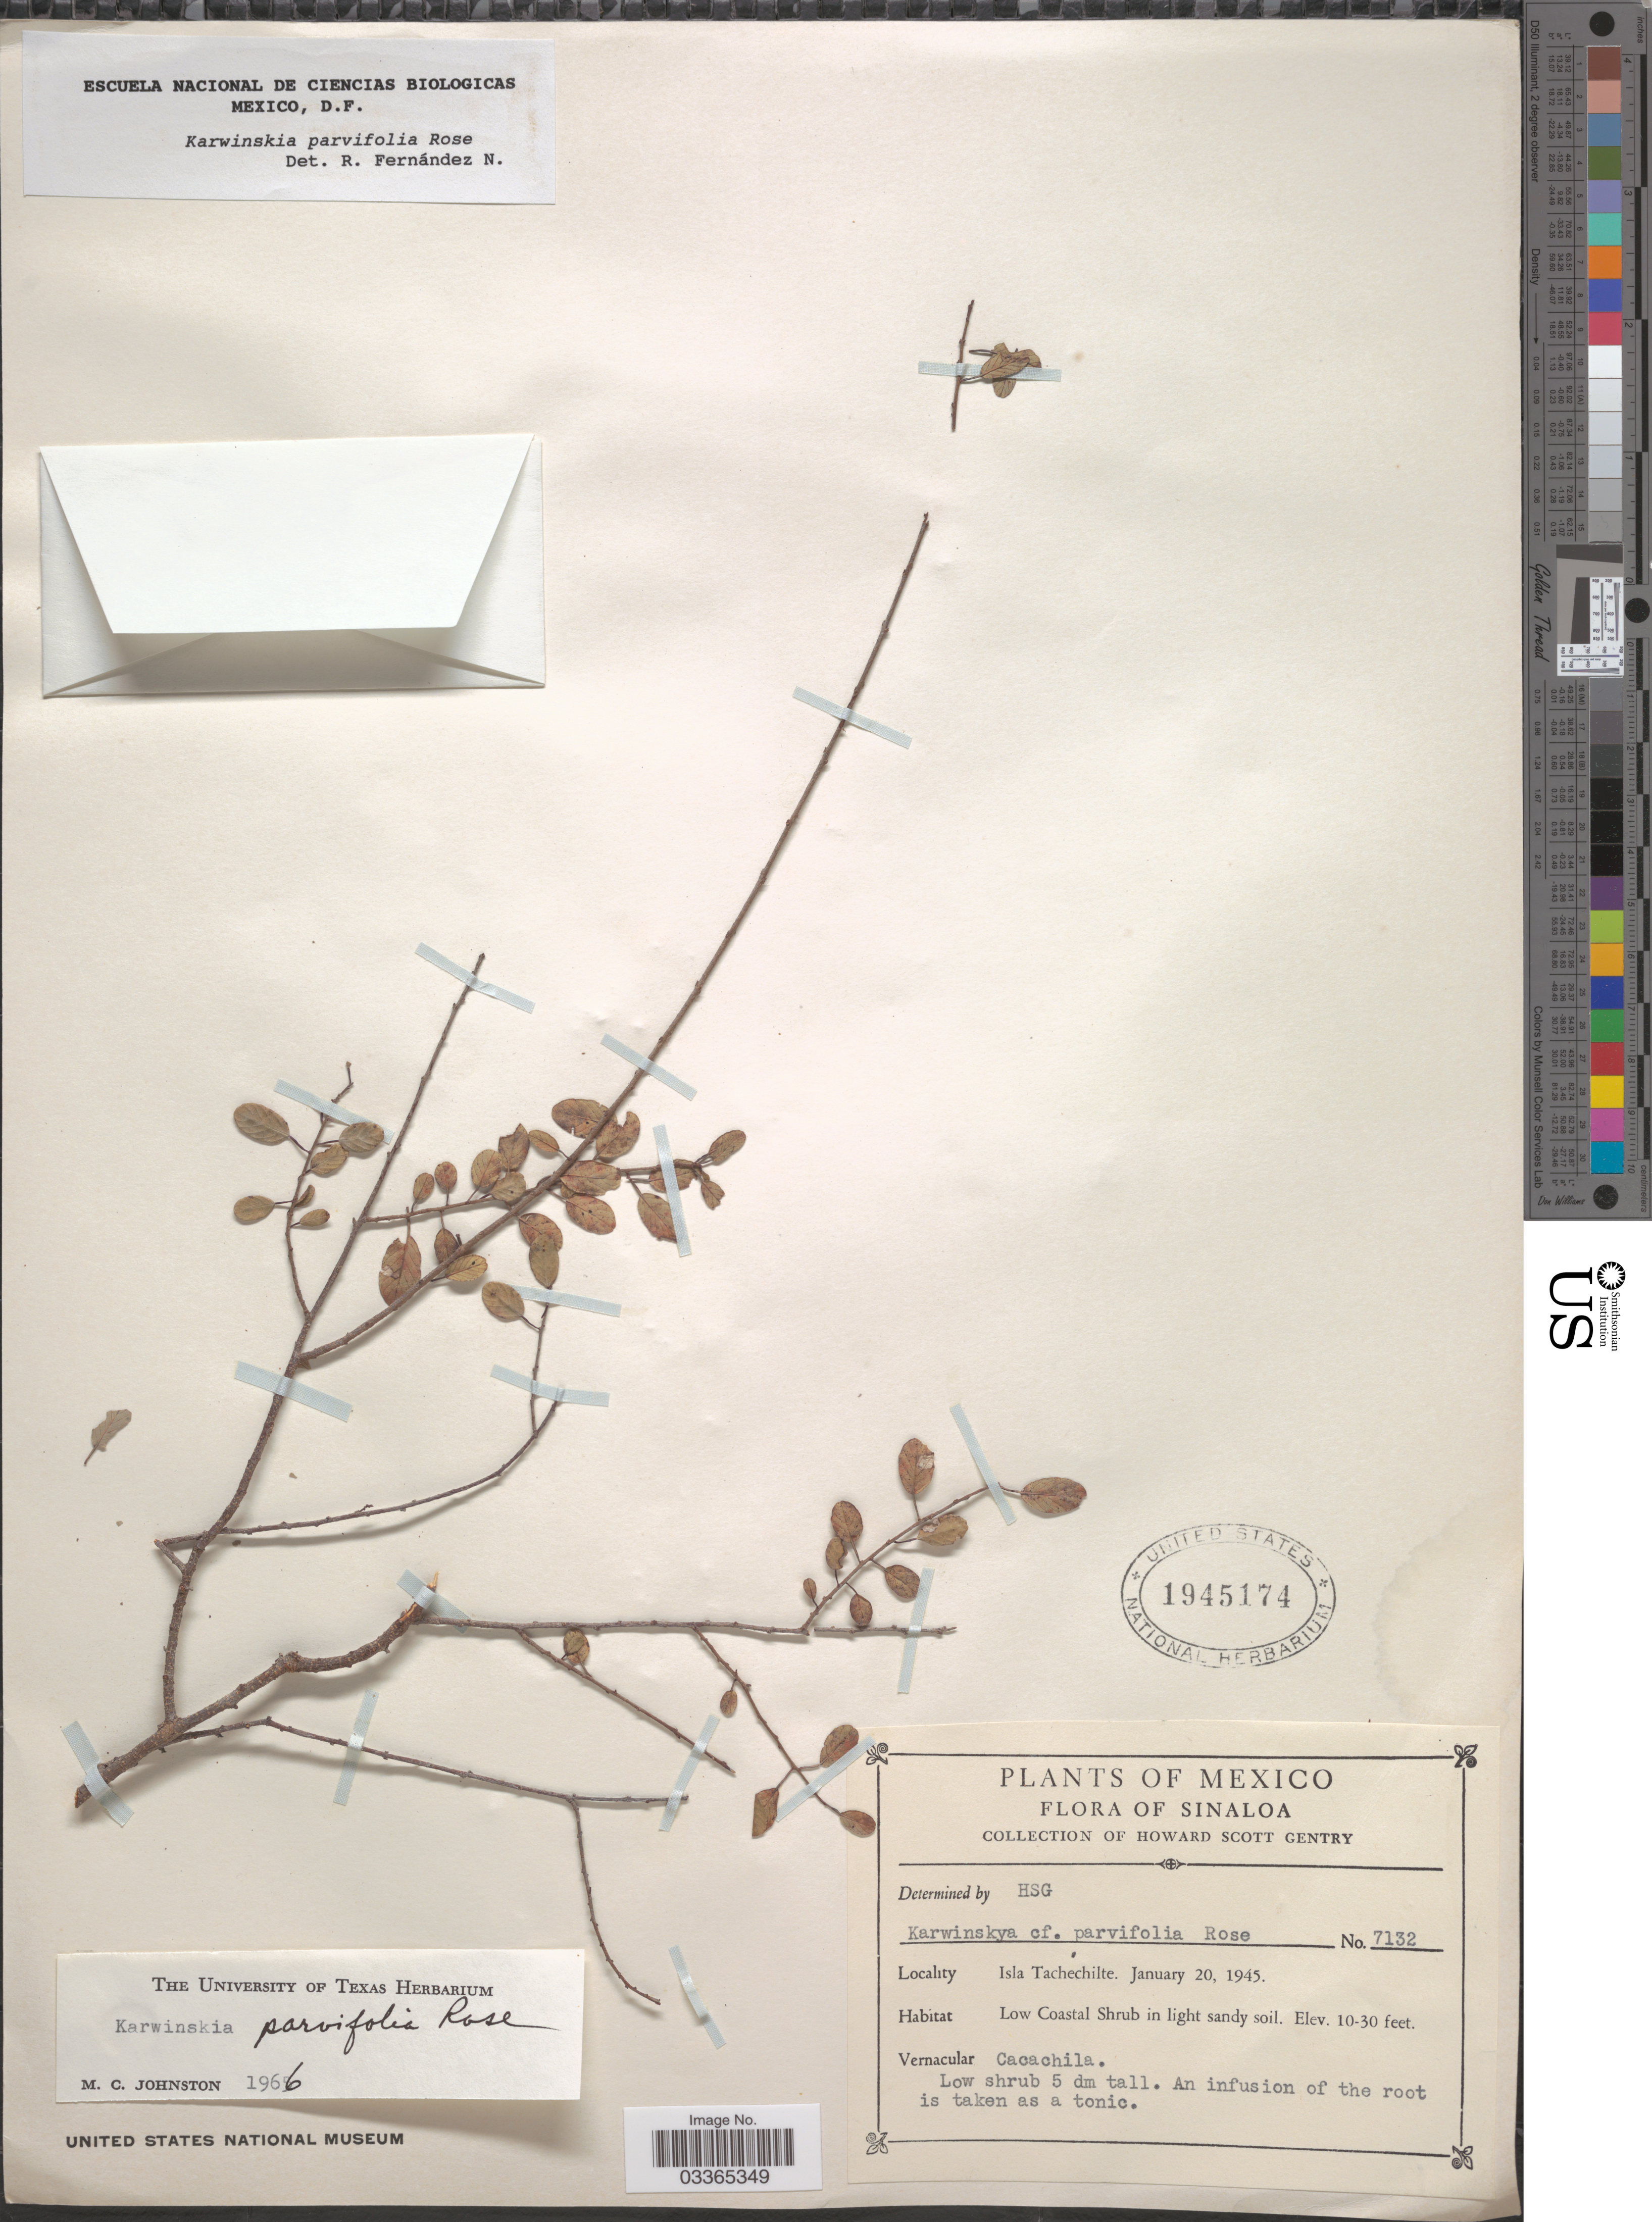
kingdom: Plantae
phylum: Tracheophyta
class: Magnoliopsida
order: Rosales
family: Rhamnaceae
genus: Karwinskia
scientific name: Karwinskia parvifolia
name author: Rose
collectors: H. S. Gentry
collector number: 7132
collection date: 1945-01-20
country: Mexico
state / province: Sinaloa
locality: Isla Tachechilte.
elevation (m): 3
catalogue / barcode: US 1945174